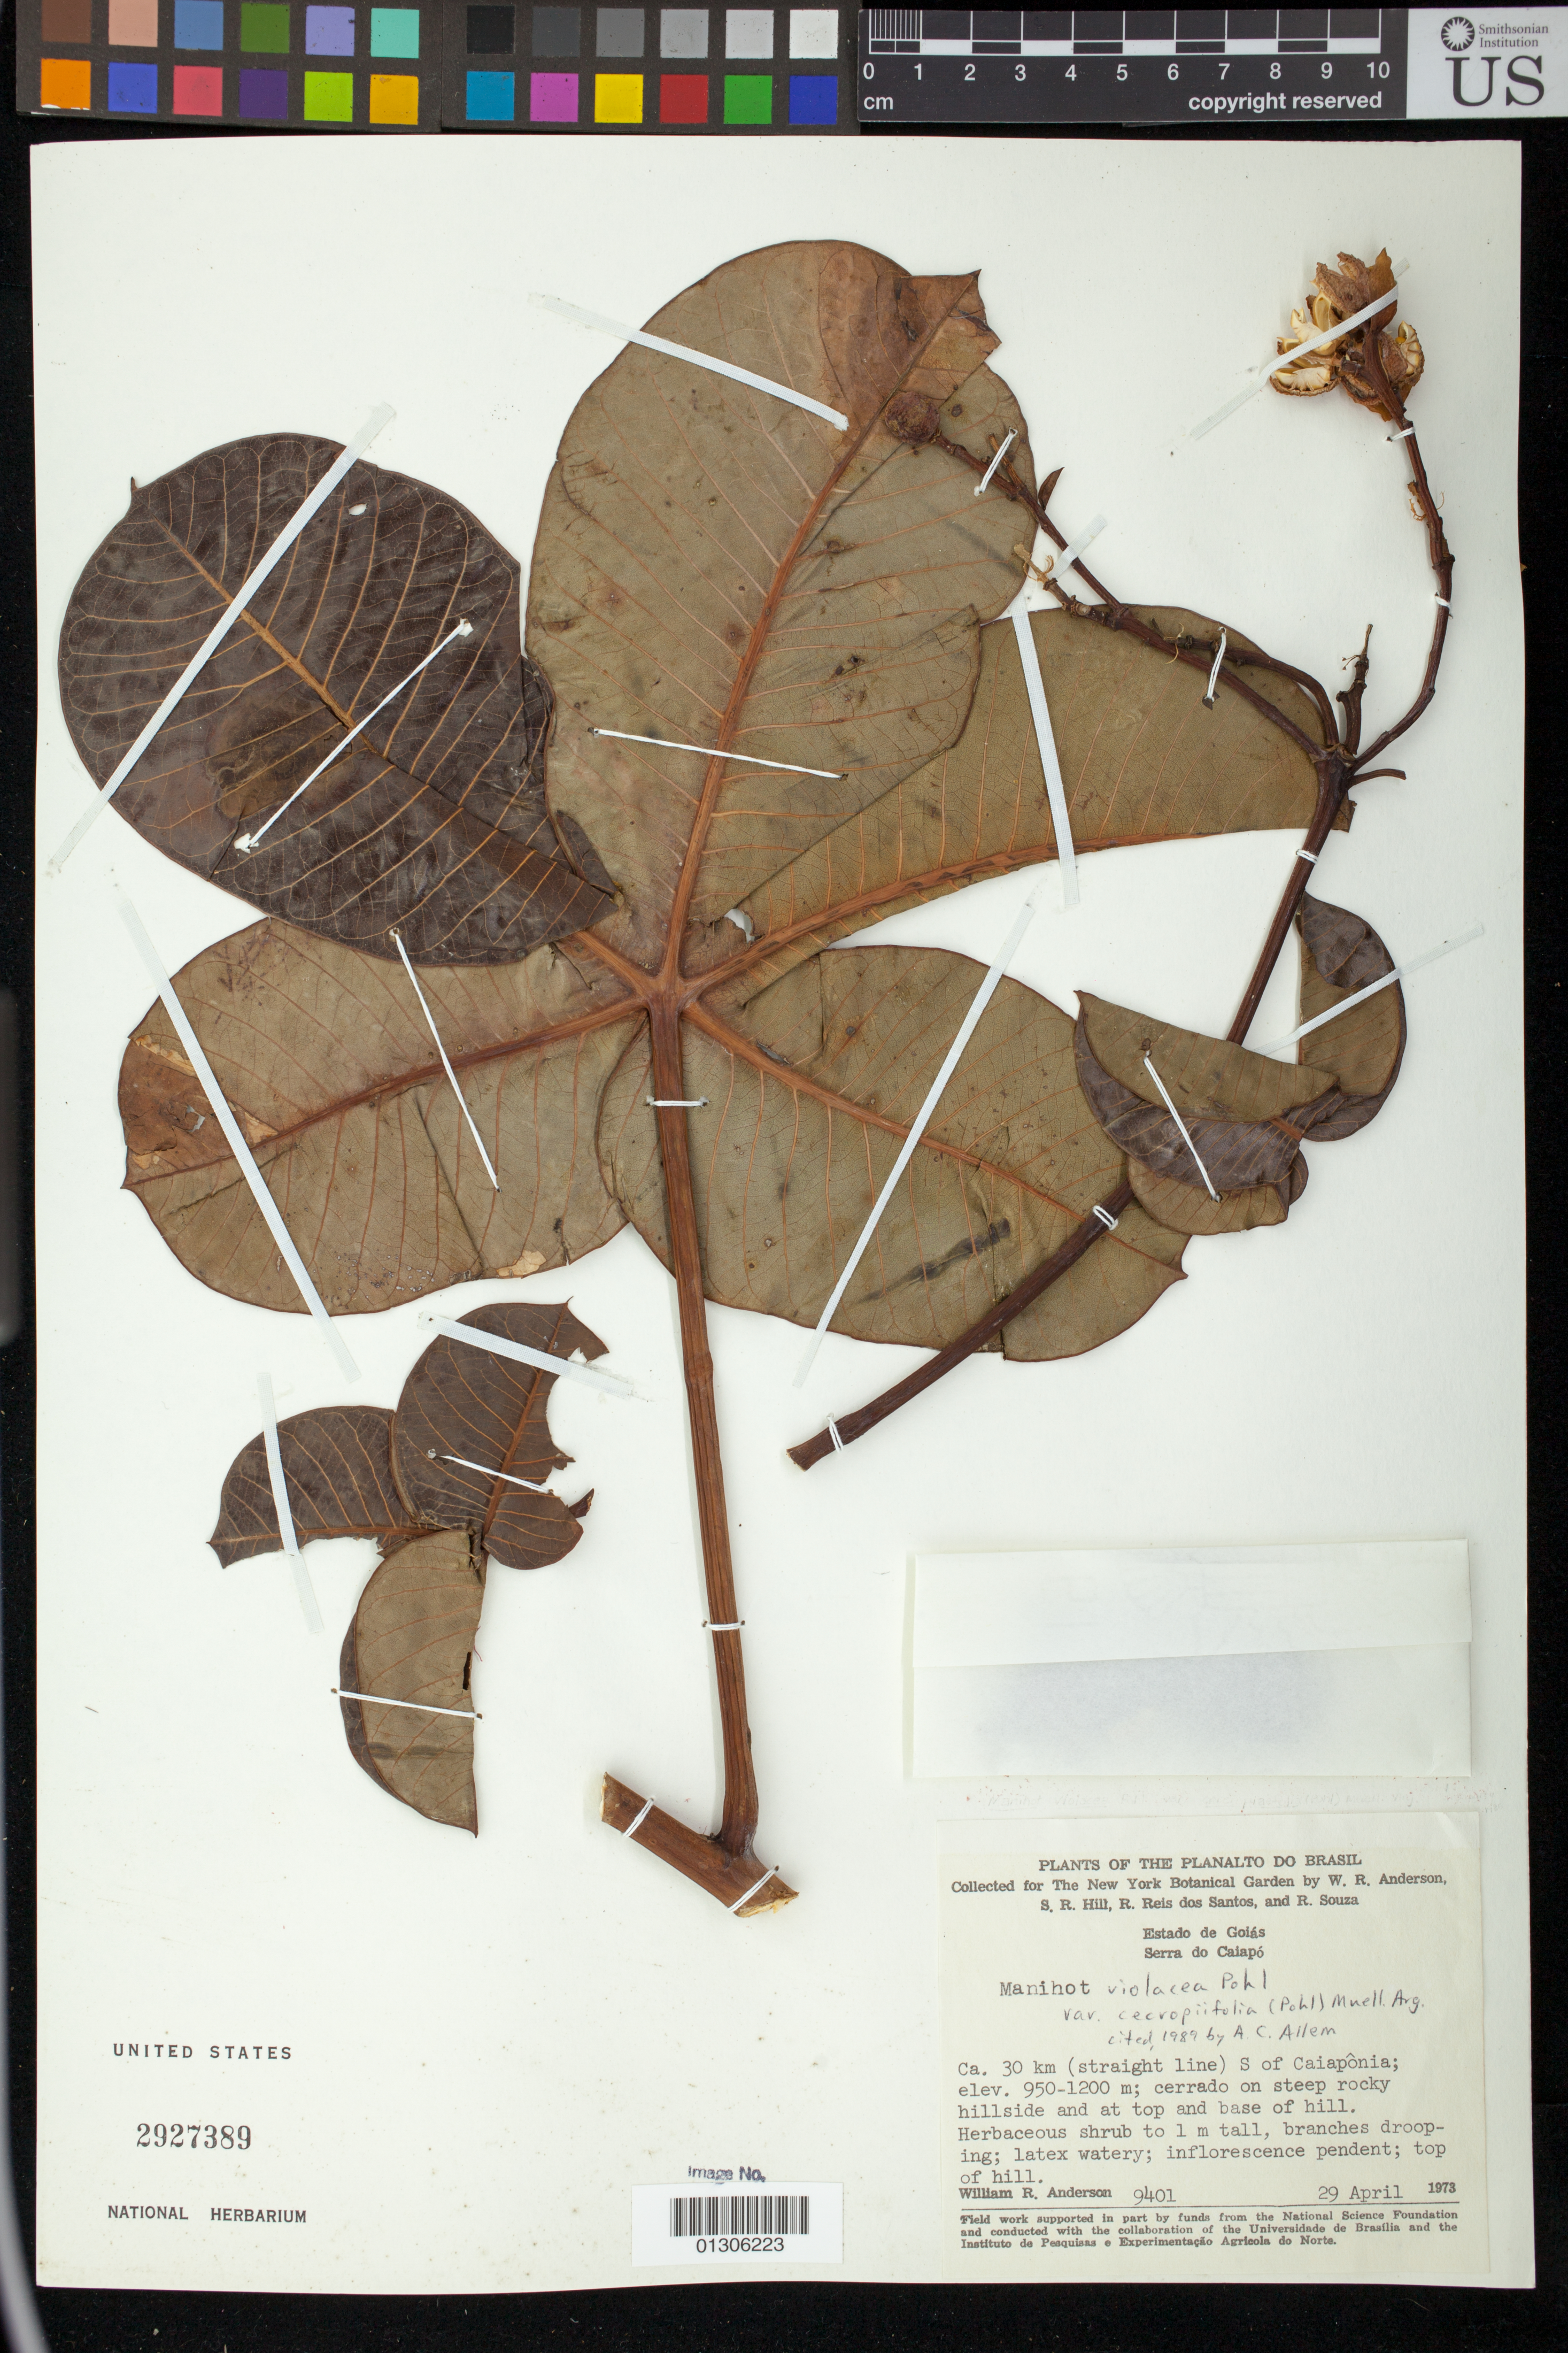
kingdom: Plantae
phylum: Tracheophyta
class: Magnoliopsida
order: Malpighiales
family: Euphorbiaceae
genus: Manihot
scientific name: Manihot cecropiifolia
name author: Pohl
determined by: Mendoza, M.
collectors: W. R. Anderson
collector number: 9401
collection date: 1973-04-29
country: Brazil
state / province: Goias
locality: Ca. 30 km (straight line) S of Caiaponia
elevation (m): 950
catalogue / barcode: US 2927389